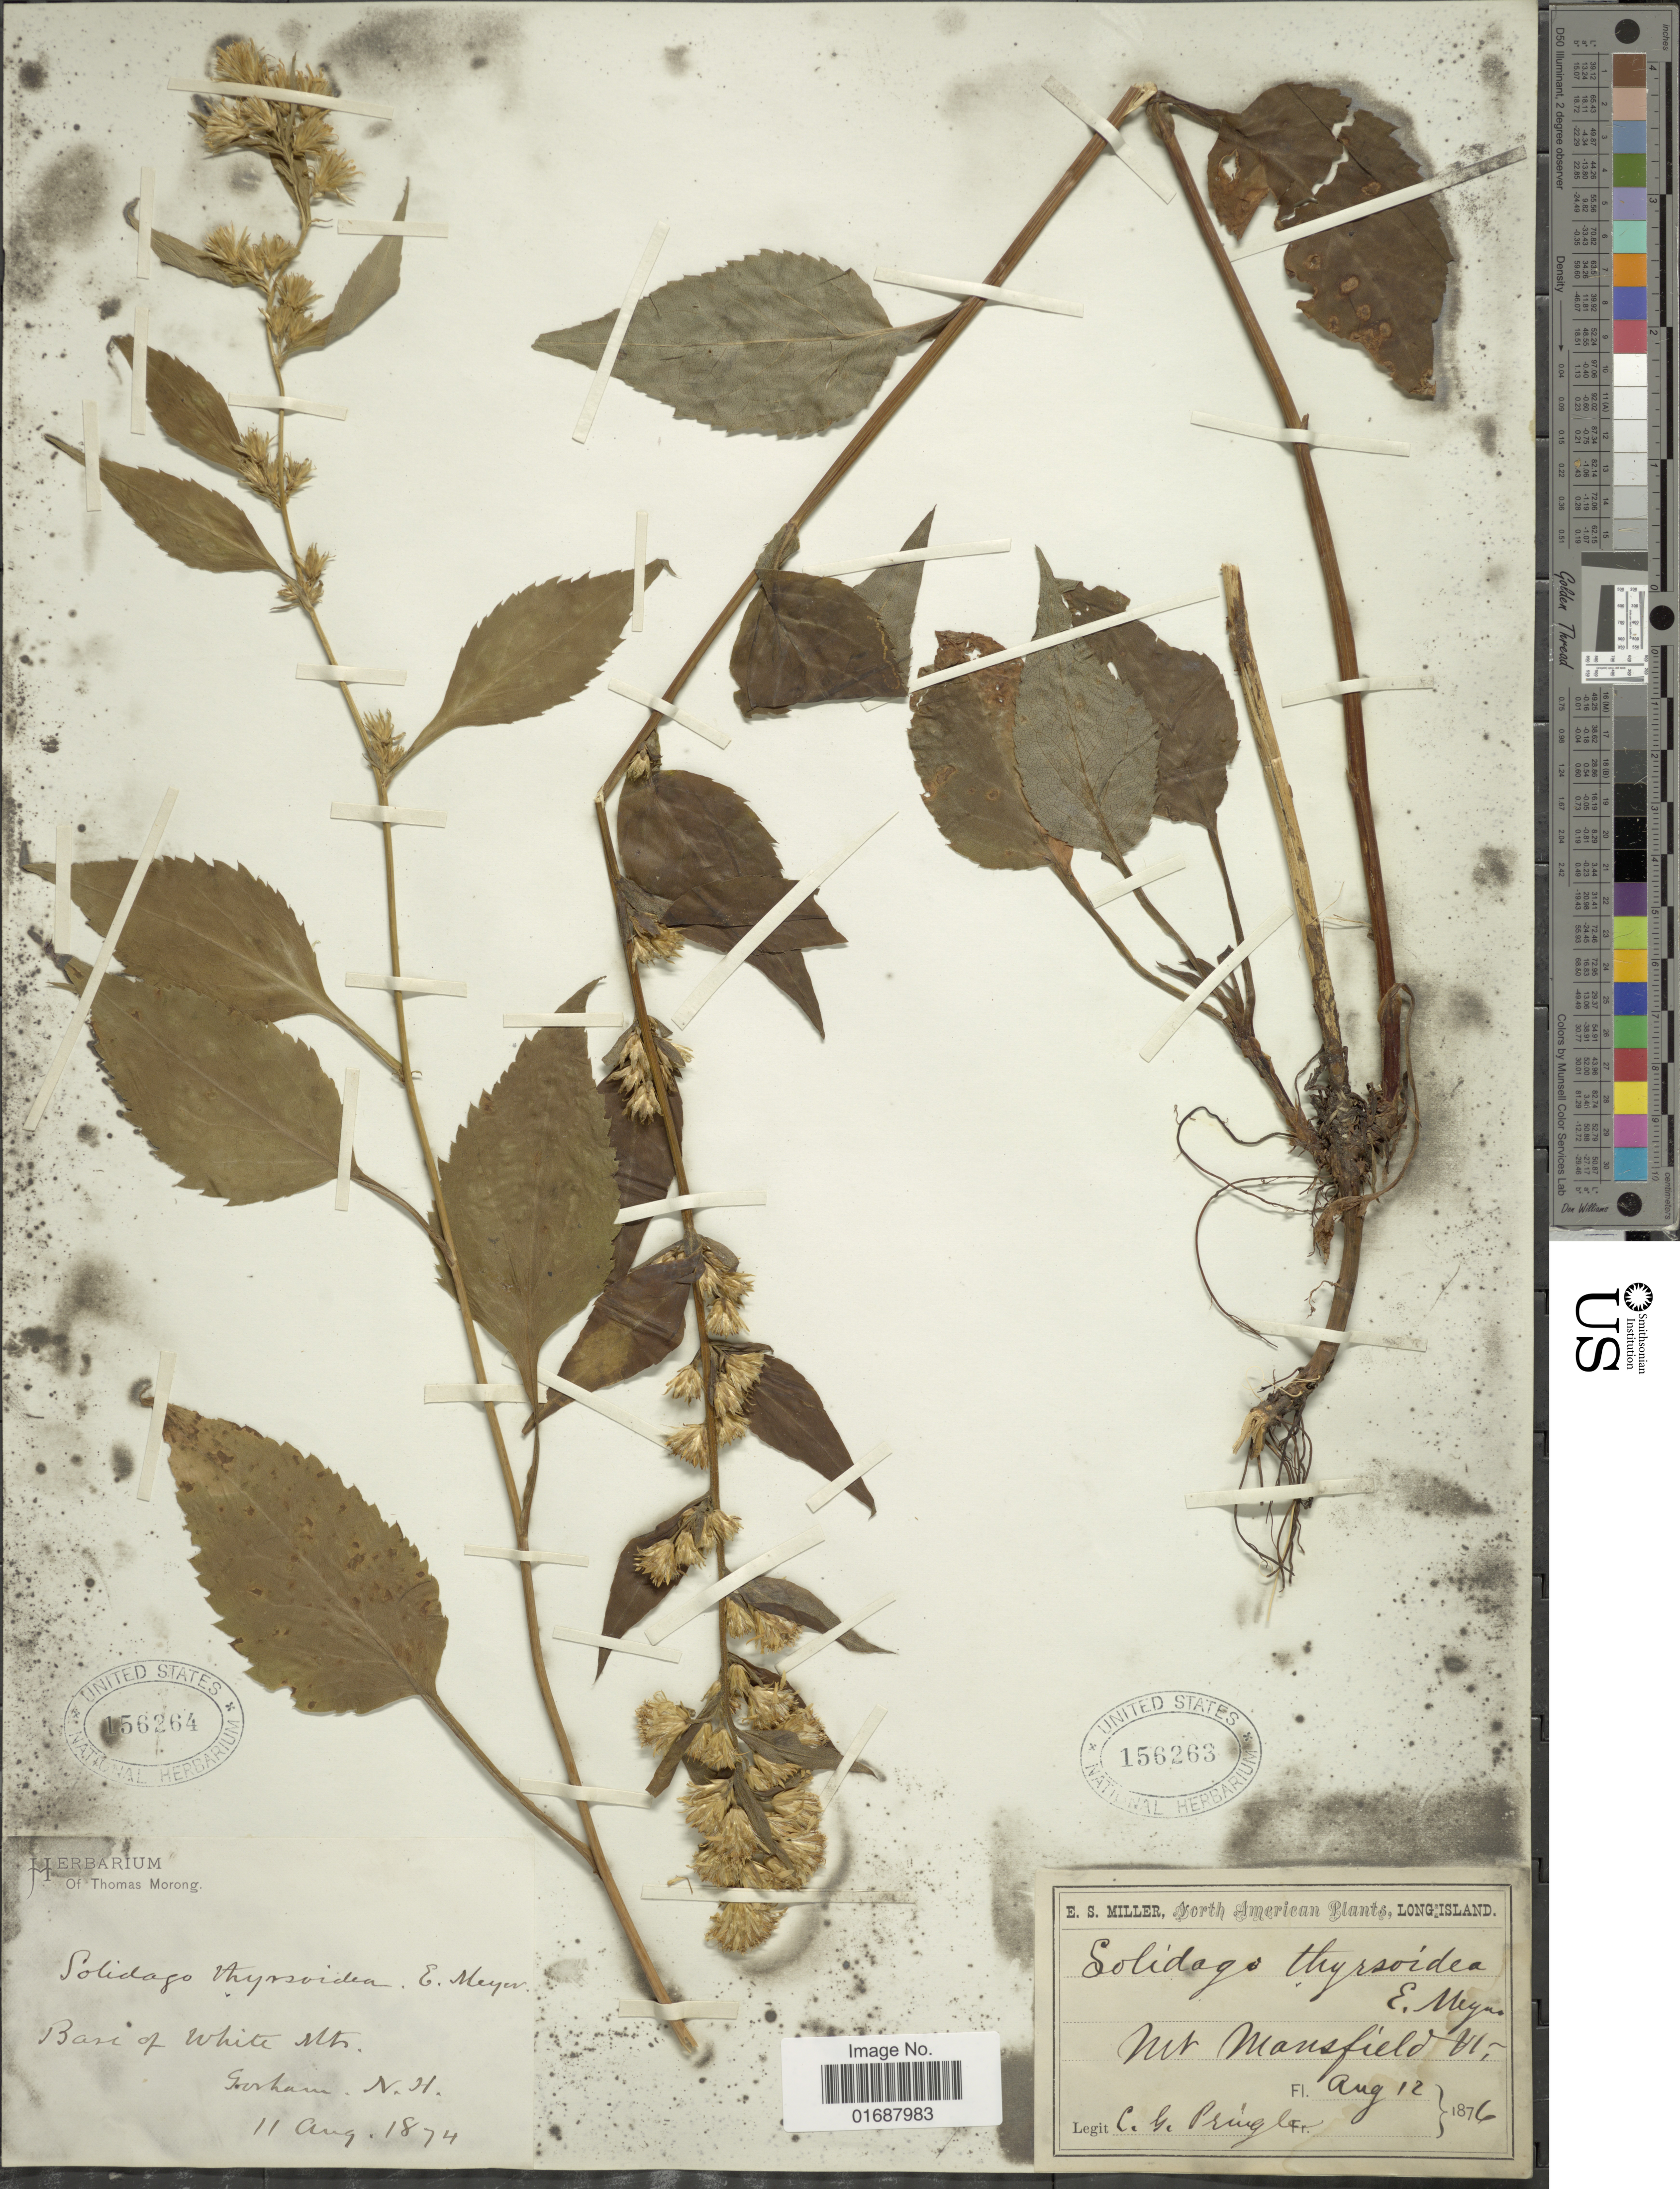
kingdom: Plantae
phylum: Tracheophyta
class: Magnoliopsida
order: Asterales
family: Asteraceae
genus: Solidago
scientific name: Solidago macrophylla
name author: Banks ex Pursh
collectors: C. G. Pringle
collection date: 1876-08-12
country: United States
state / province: New Hampshire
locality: Base of White Mts. Gorham N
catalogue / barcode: US 156264